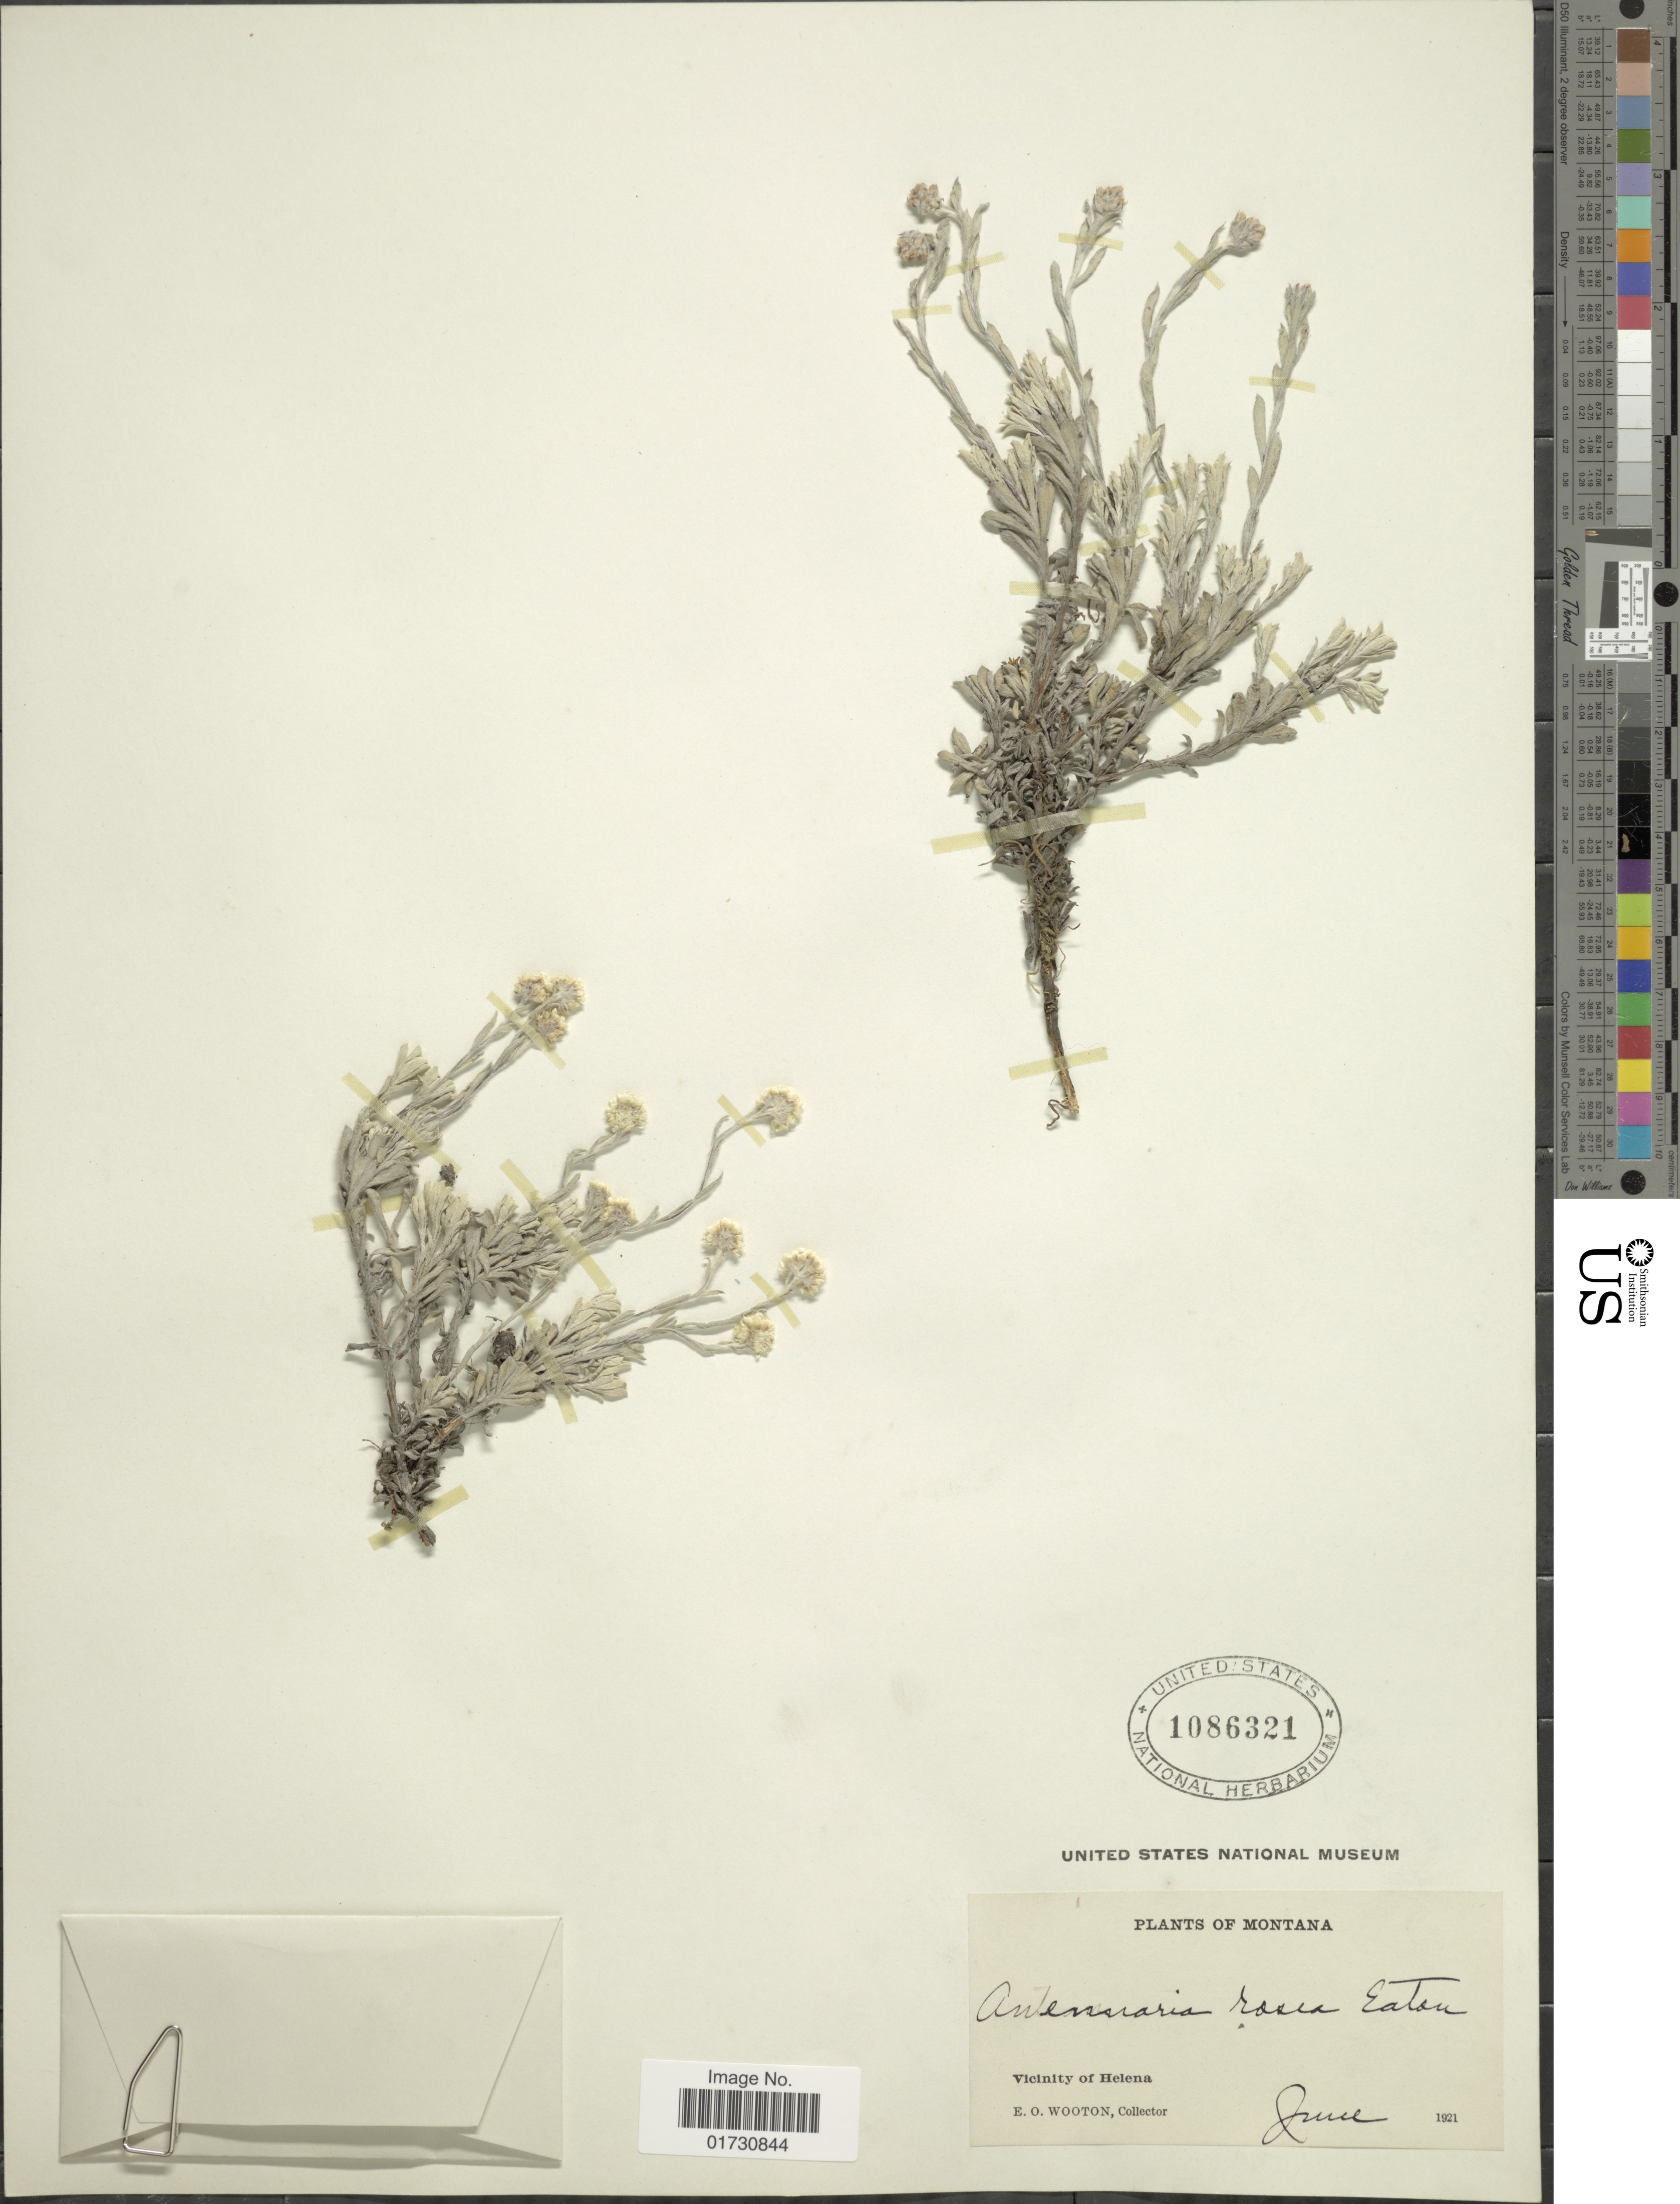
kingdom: Plantae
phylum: Tracheophyta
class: Magnoliopsida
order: Asterales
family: Asteraceae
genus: Antennaria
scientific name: Antennaria flavescens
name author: Rydb.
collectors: E. O. Wooton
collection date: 1921-06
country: United States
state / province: Montana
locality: Vicinity of Helena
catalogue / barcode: US 1086321